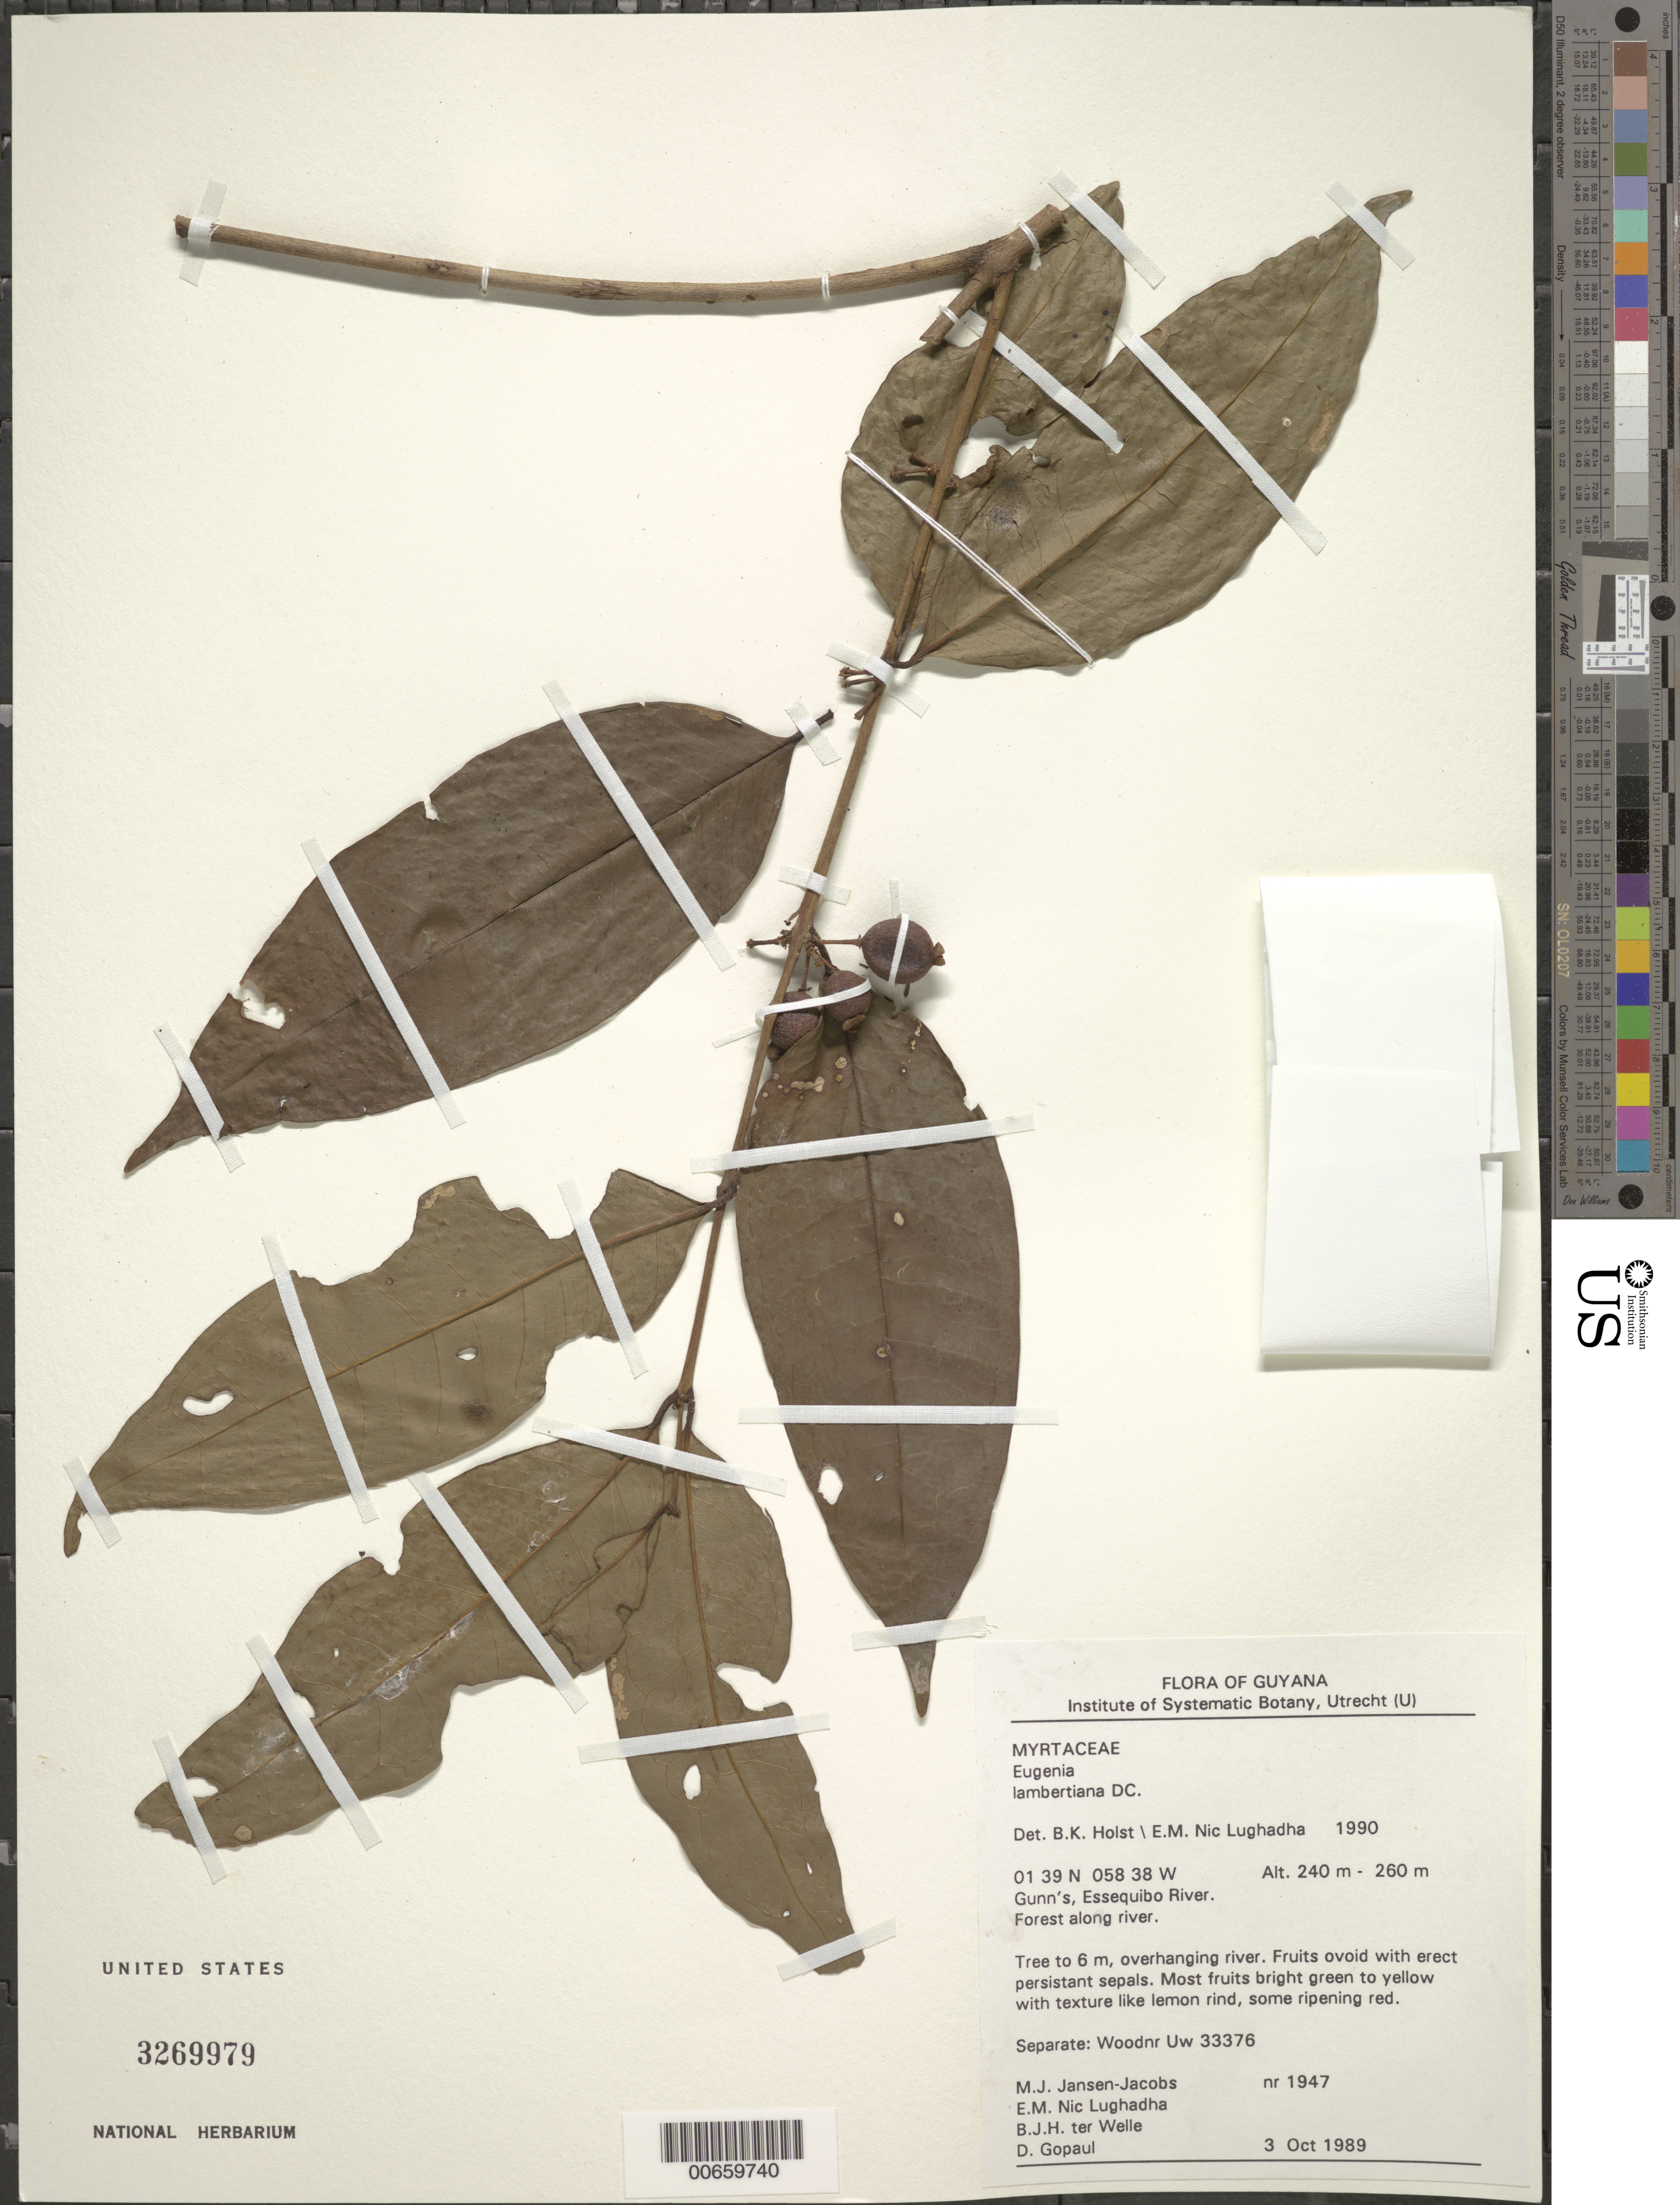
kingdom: Plantae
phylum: Tracheophyta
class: Magnoliopsida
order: Myrtales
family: Myrtaceae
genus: Eugenia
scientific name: Eugenia lambertiana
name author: DC.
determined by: Holst, Bruce K.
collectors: M. J. Jansen-Jacobs, E. Nic Lughadha, B. Welle & D. Gopaul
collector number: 1947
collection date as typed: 3-Oct-89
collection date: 1989-10-03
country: Guyana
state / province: U. Takutu-U. Essequibo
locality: Gunn's, Essequibo River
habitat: Forest along river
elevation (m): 240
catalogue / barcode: US 3269979